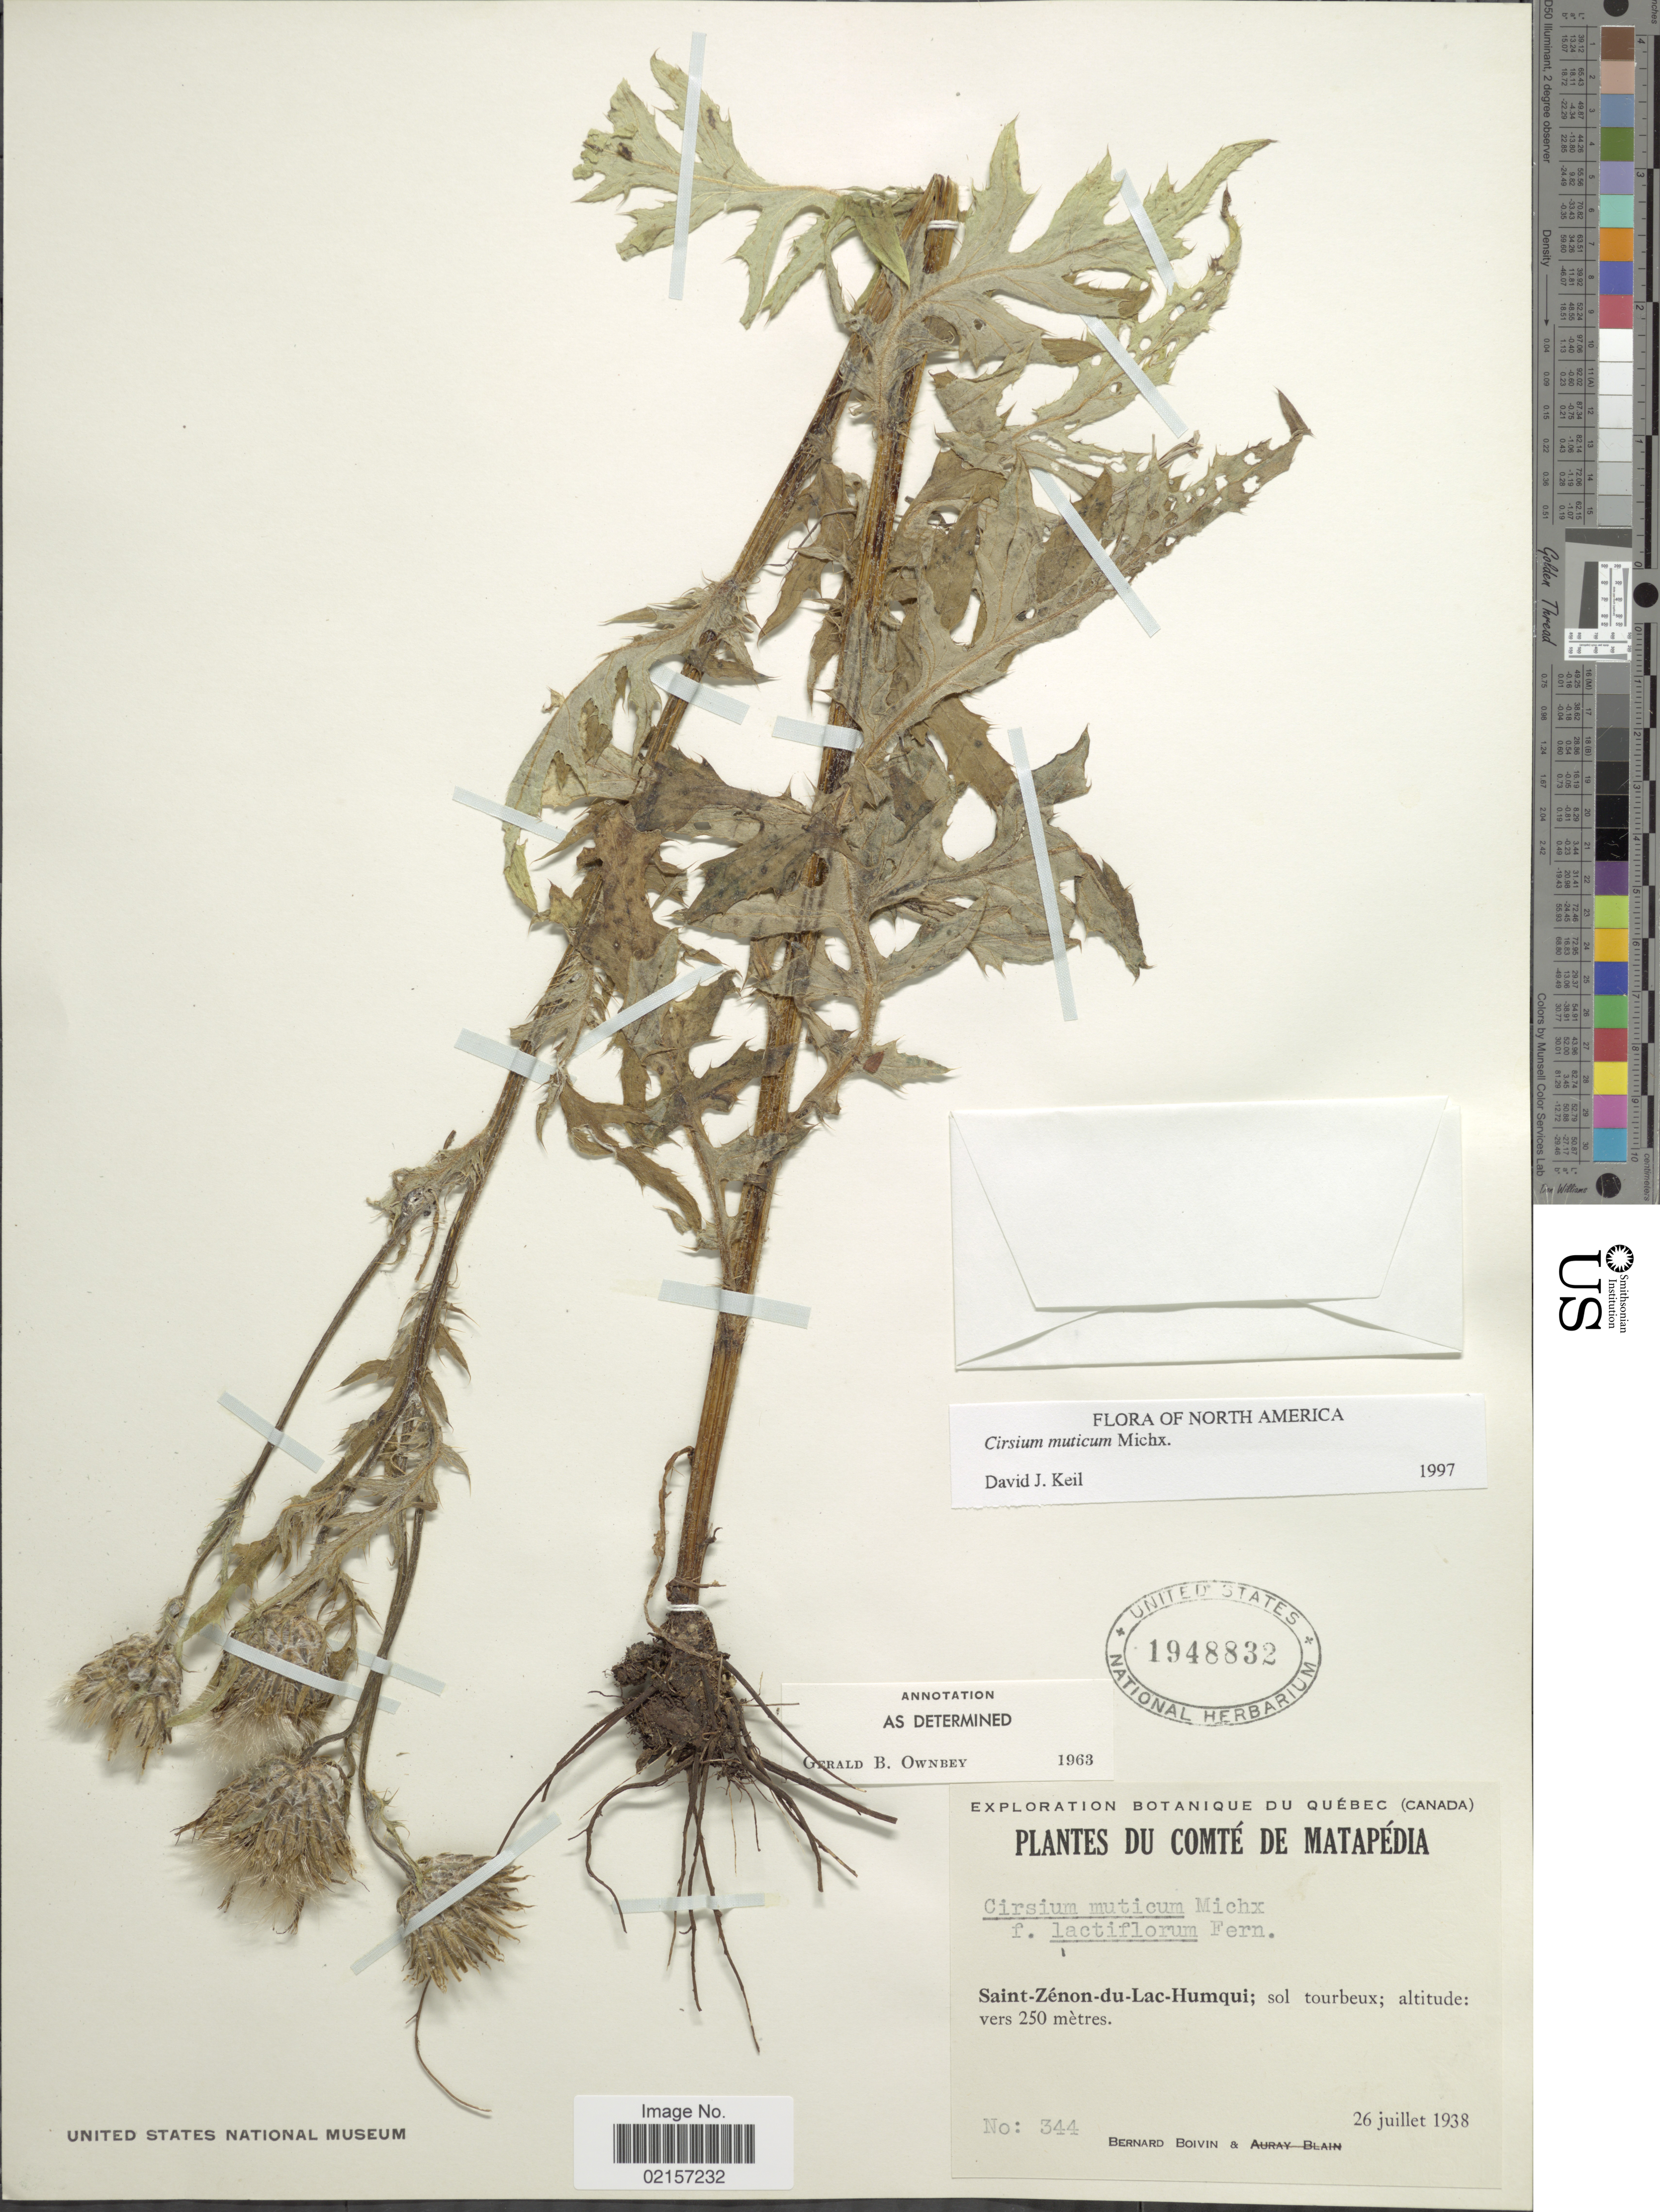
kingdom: Plantae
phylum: Tracheophyta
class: Magnoliopsida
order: Asterales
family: Asteraceae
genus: Cirsium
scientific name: Cirsium muticum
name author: Michx.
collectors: J. R. B. Boivin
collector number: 344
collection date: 1938-07-26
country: Canada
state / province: Quebec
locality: Du Comté de Mtapédia, Saint-Zénon-du-Lac-humqui; sol tourbeux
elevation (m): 250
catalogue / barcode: US 1948832